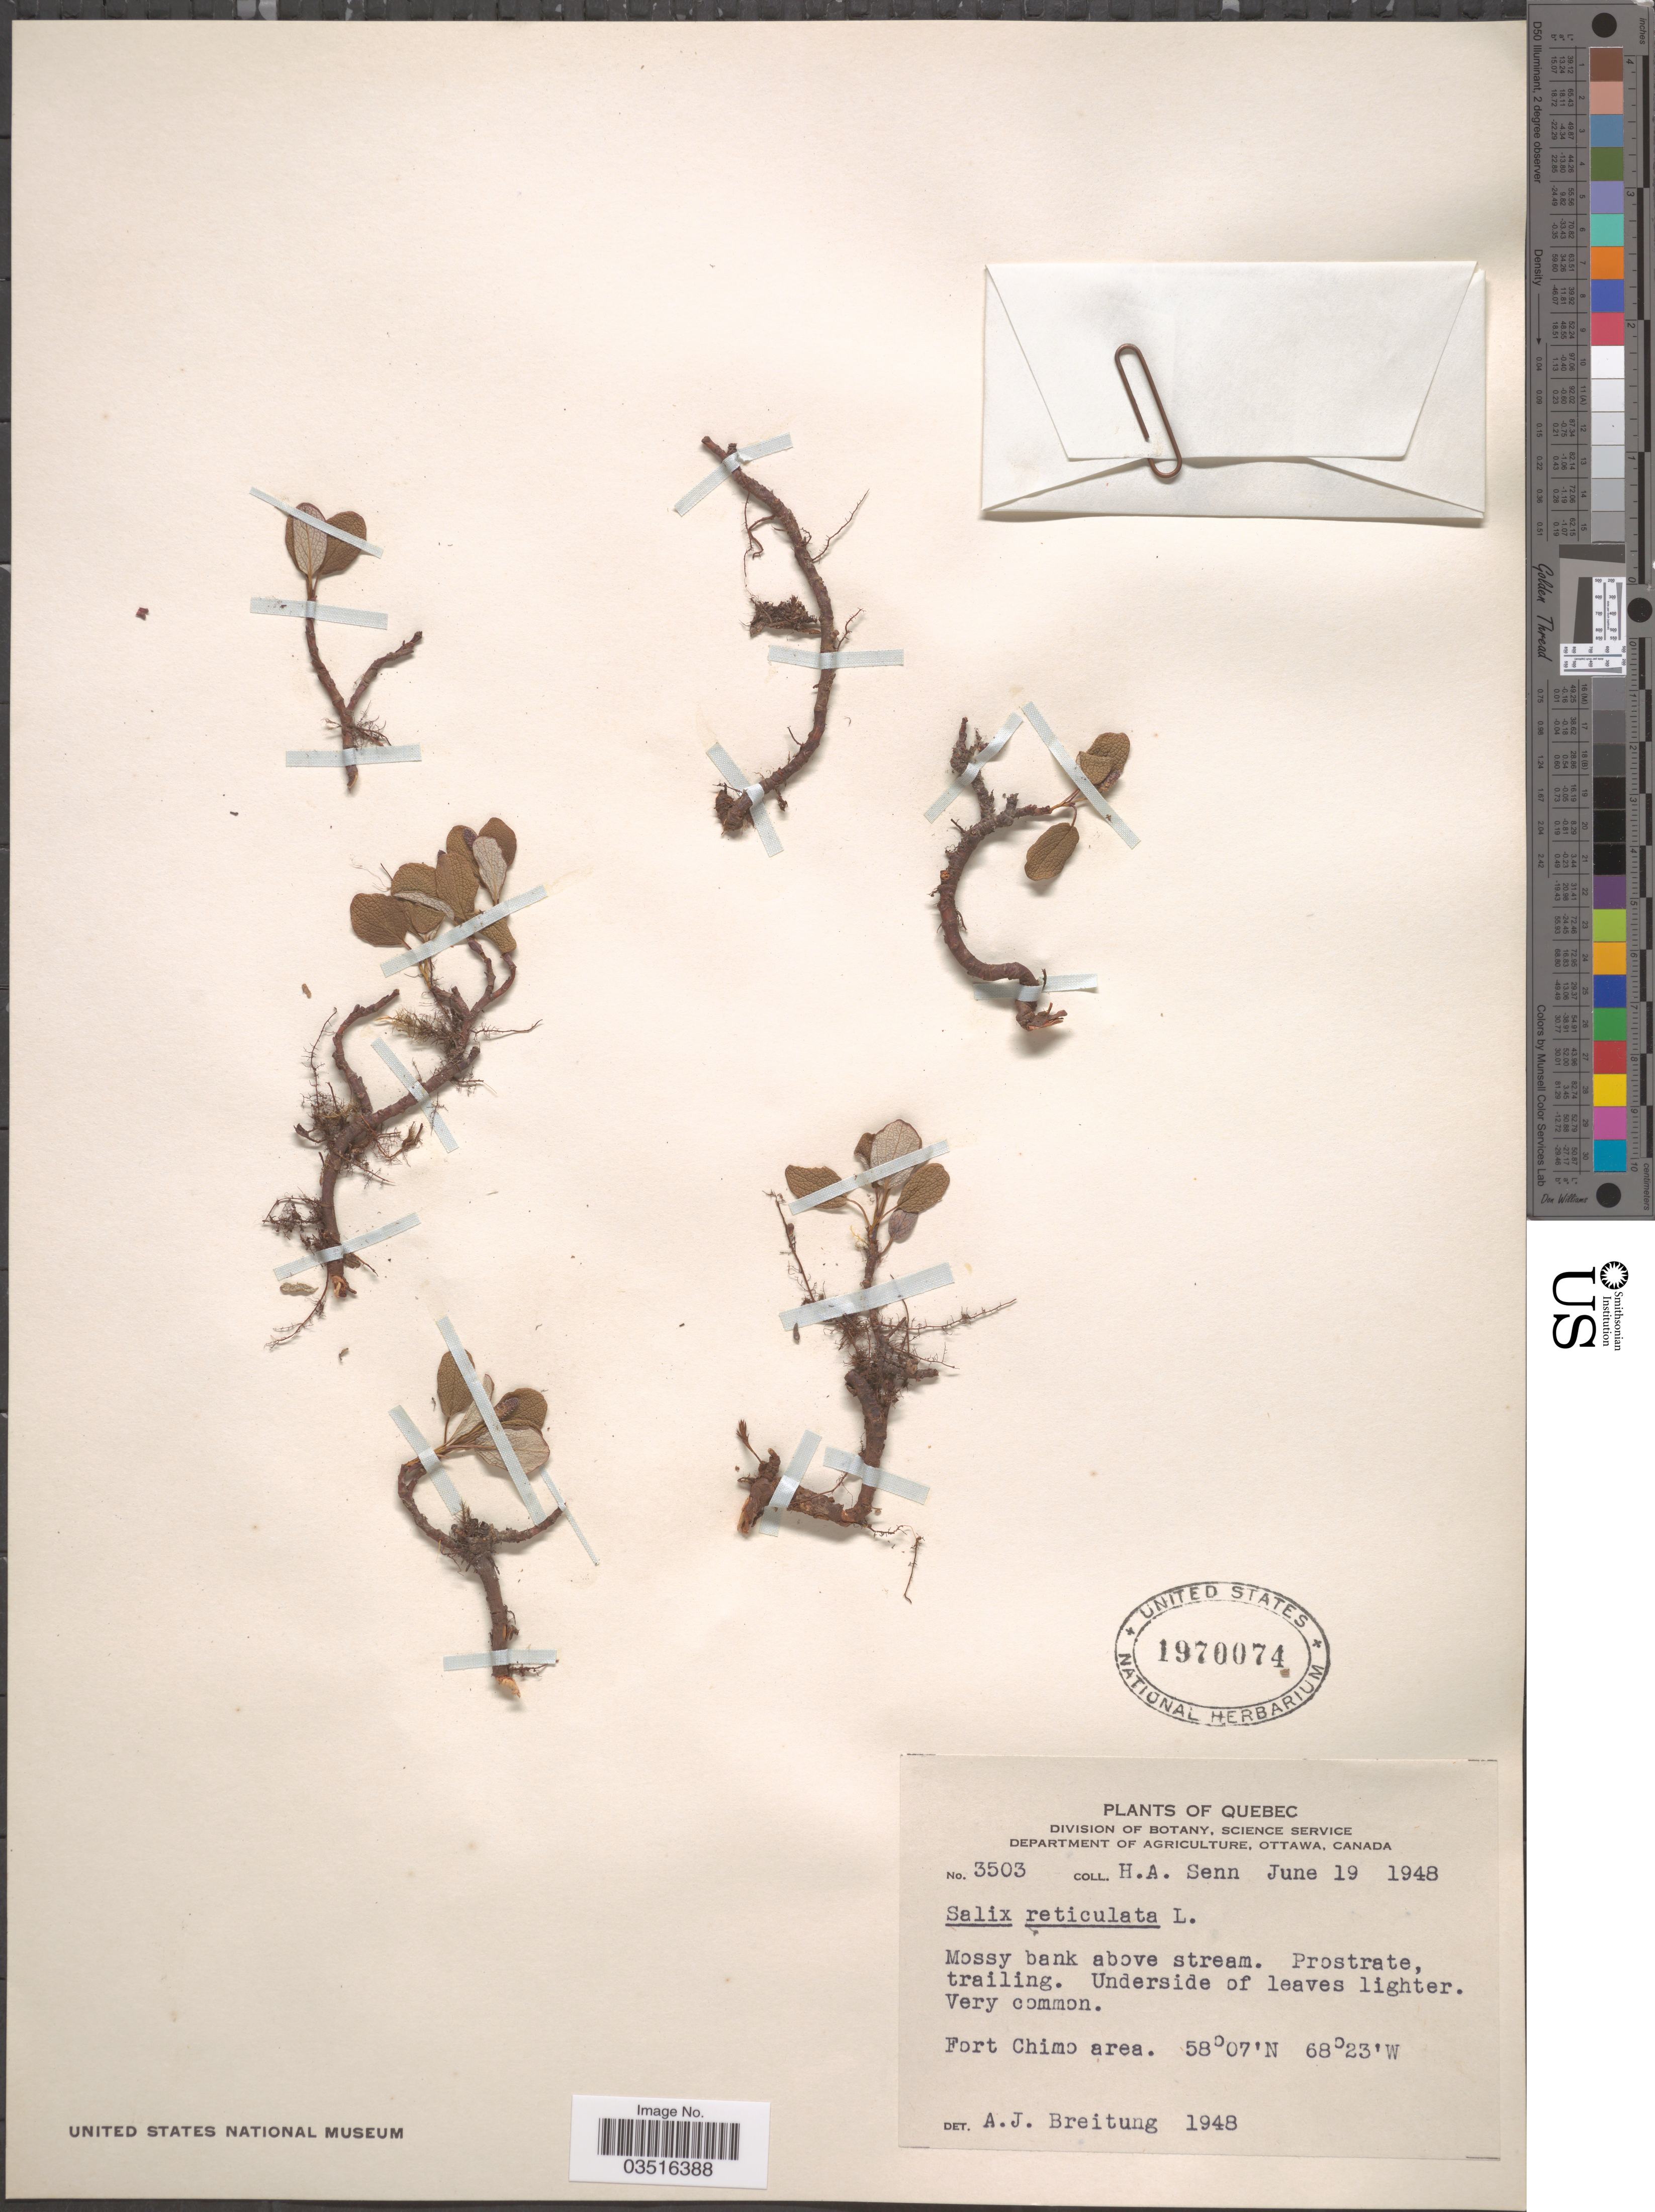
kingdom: Plantae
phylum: Tracheophyta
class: Magnoliopsida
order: Malpighiales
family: Salicaceae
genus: Salix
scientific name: Salix reticulata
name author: L.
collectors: H. Senn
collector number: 3503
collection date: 1948-06-19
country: Canada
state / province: Quebec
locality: Mossy bank above stream. Fort Chimo area.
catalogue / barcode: US 1970074